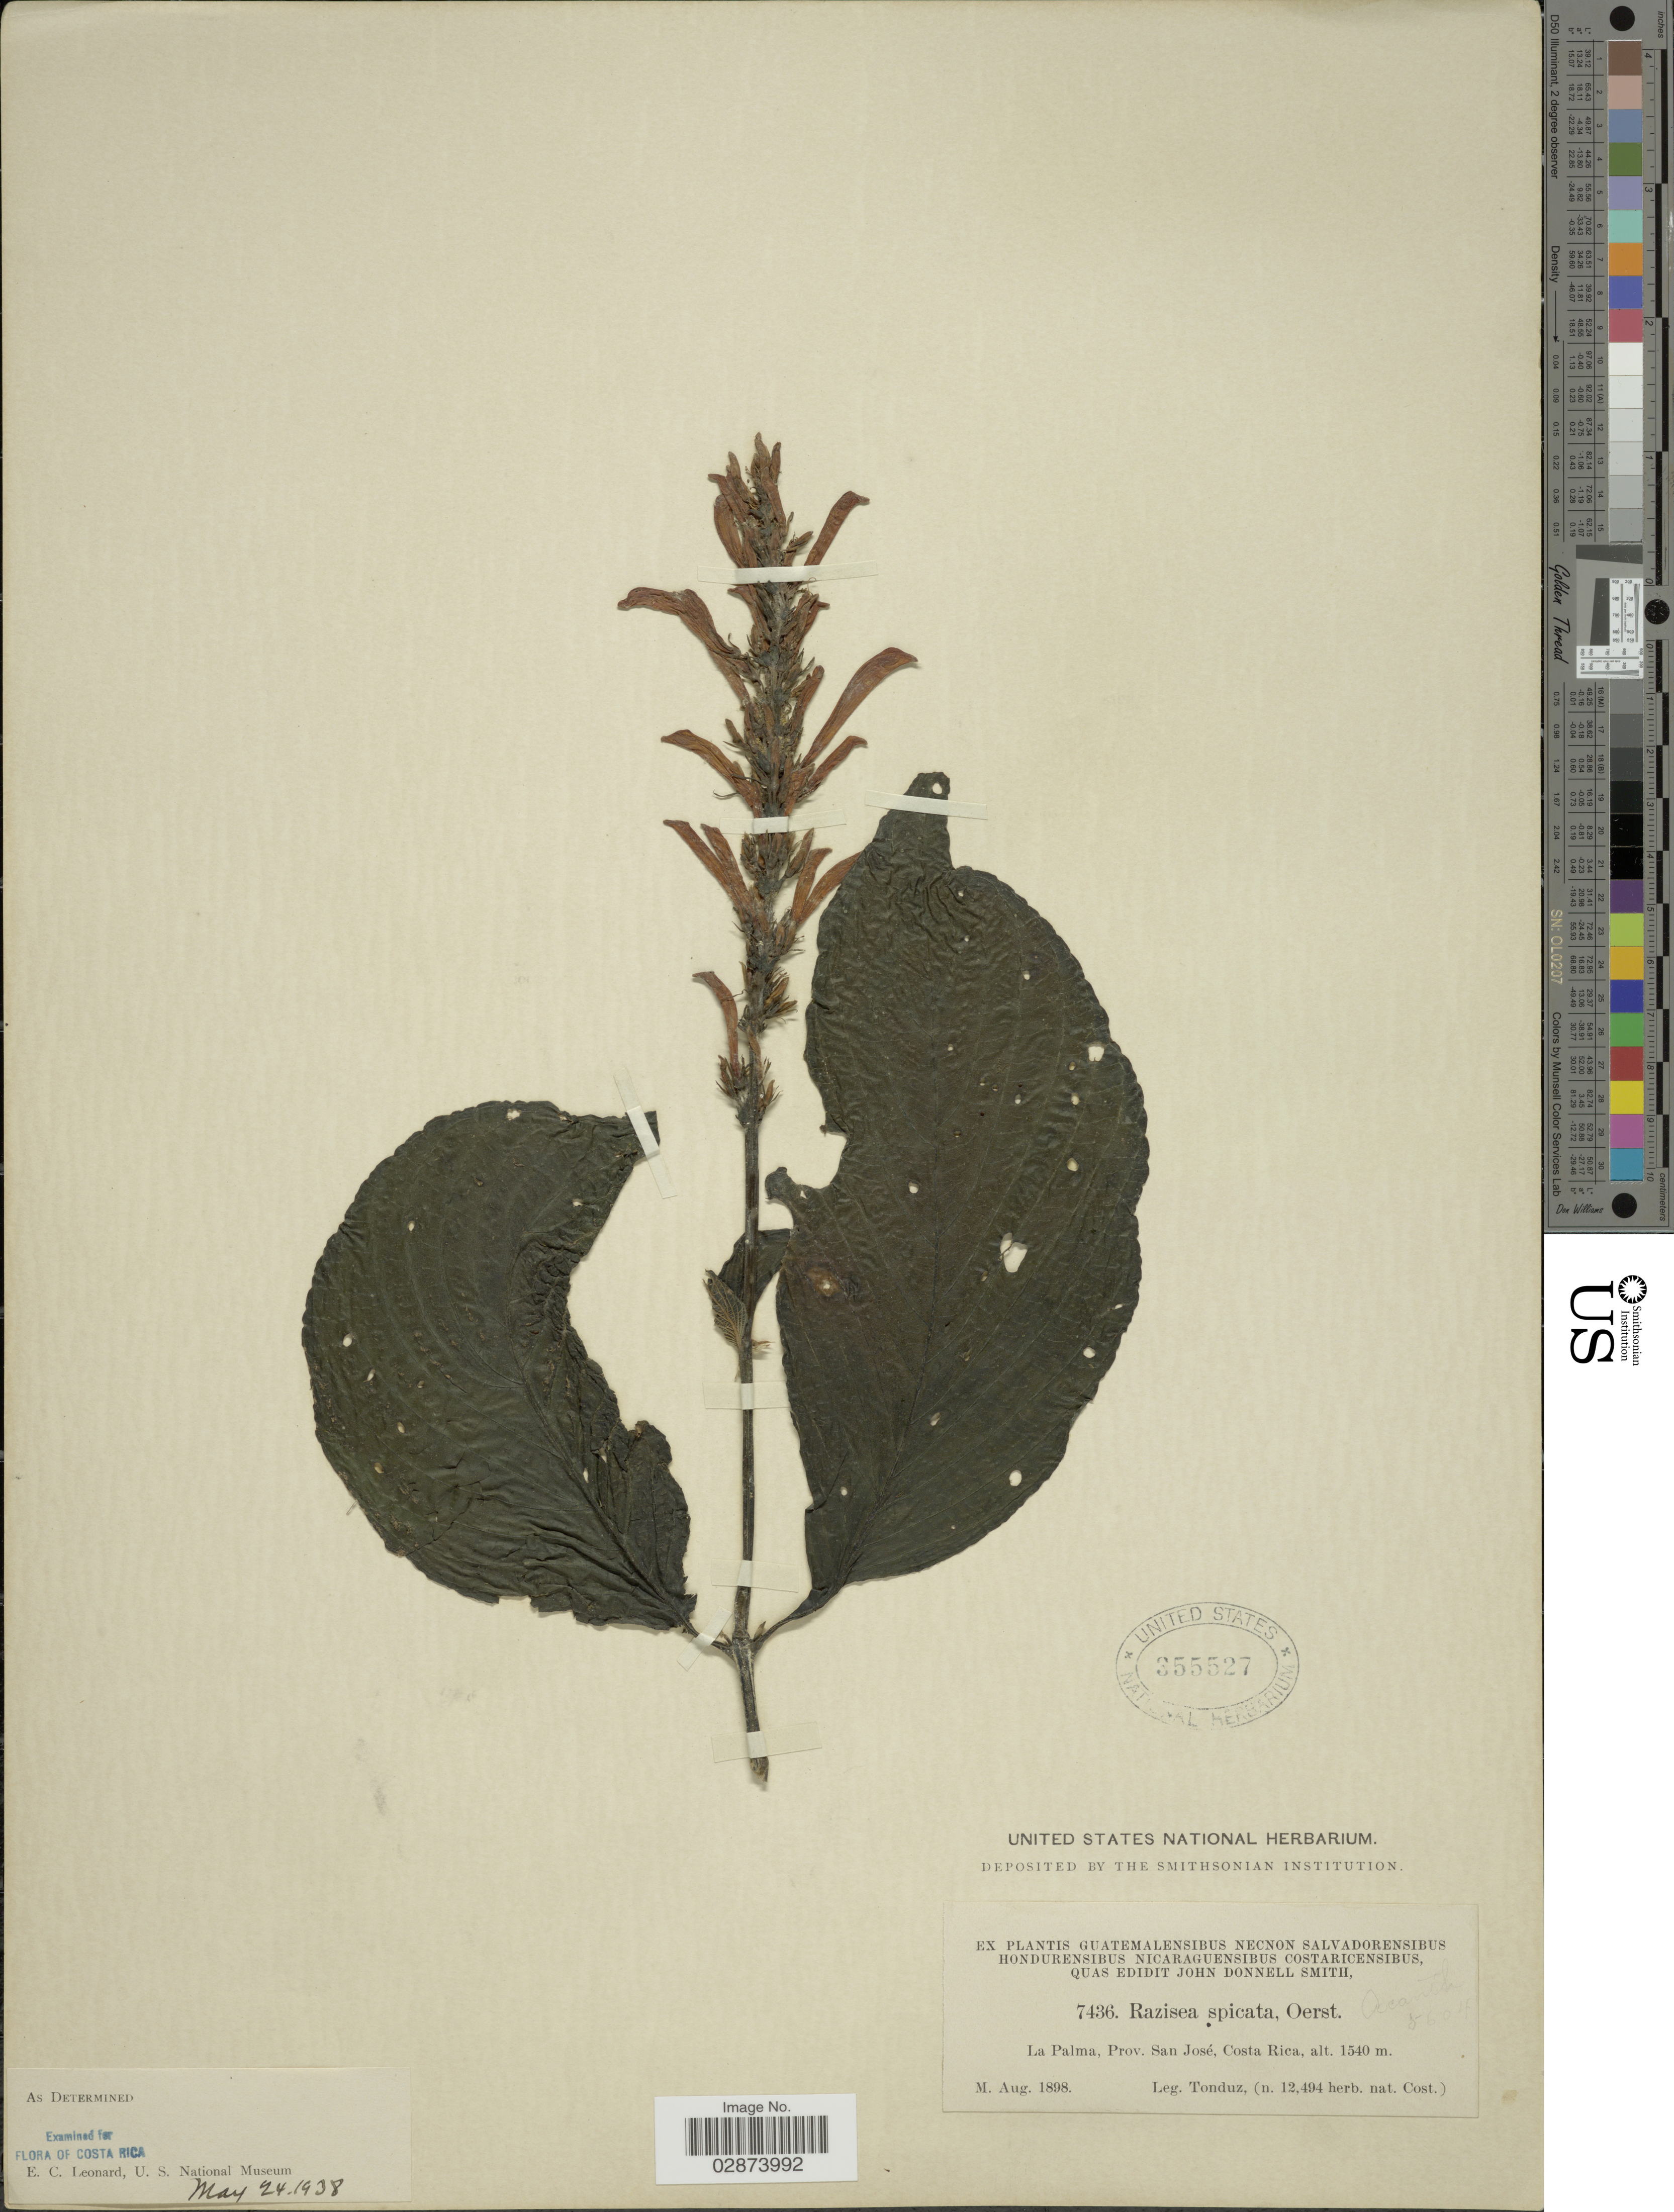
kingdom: Plantae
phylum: Tracheophyta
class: Magnoliopsida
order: Lamiales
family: Acanthaceae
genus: Razisea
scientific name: Razisea spicata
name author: Oerst.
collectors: Tonduz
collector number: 7436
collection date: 1898-08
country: Costa Rica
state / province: San José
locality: La Palma, Prov. San José.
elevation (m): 1540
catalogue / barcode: US 355527